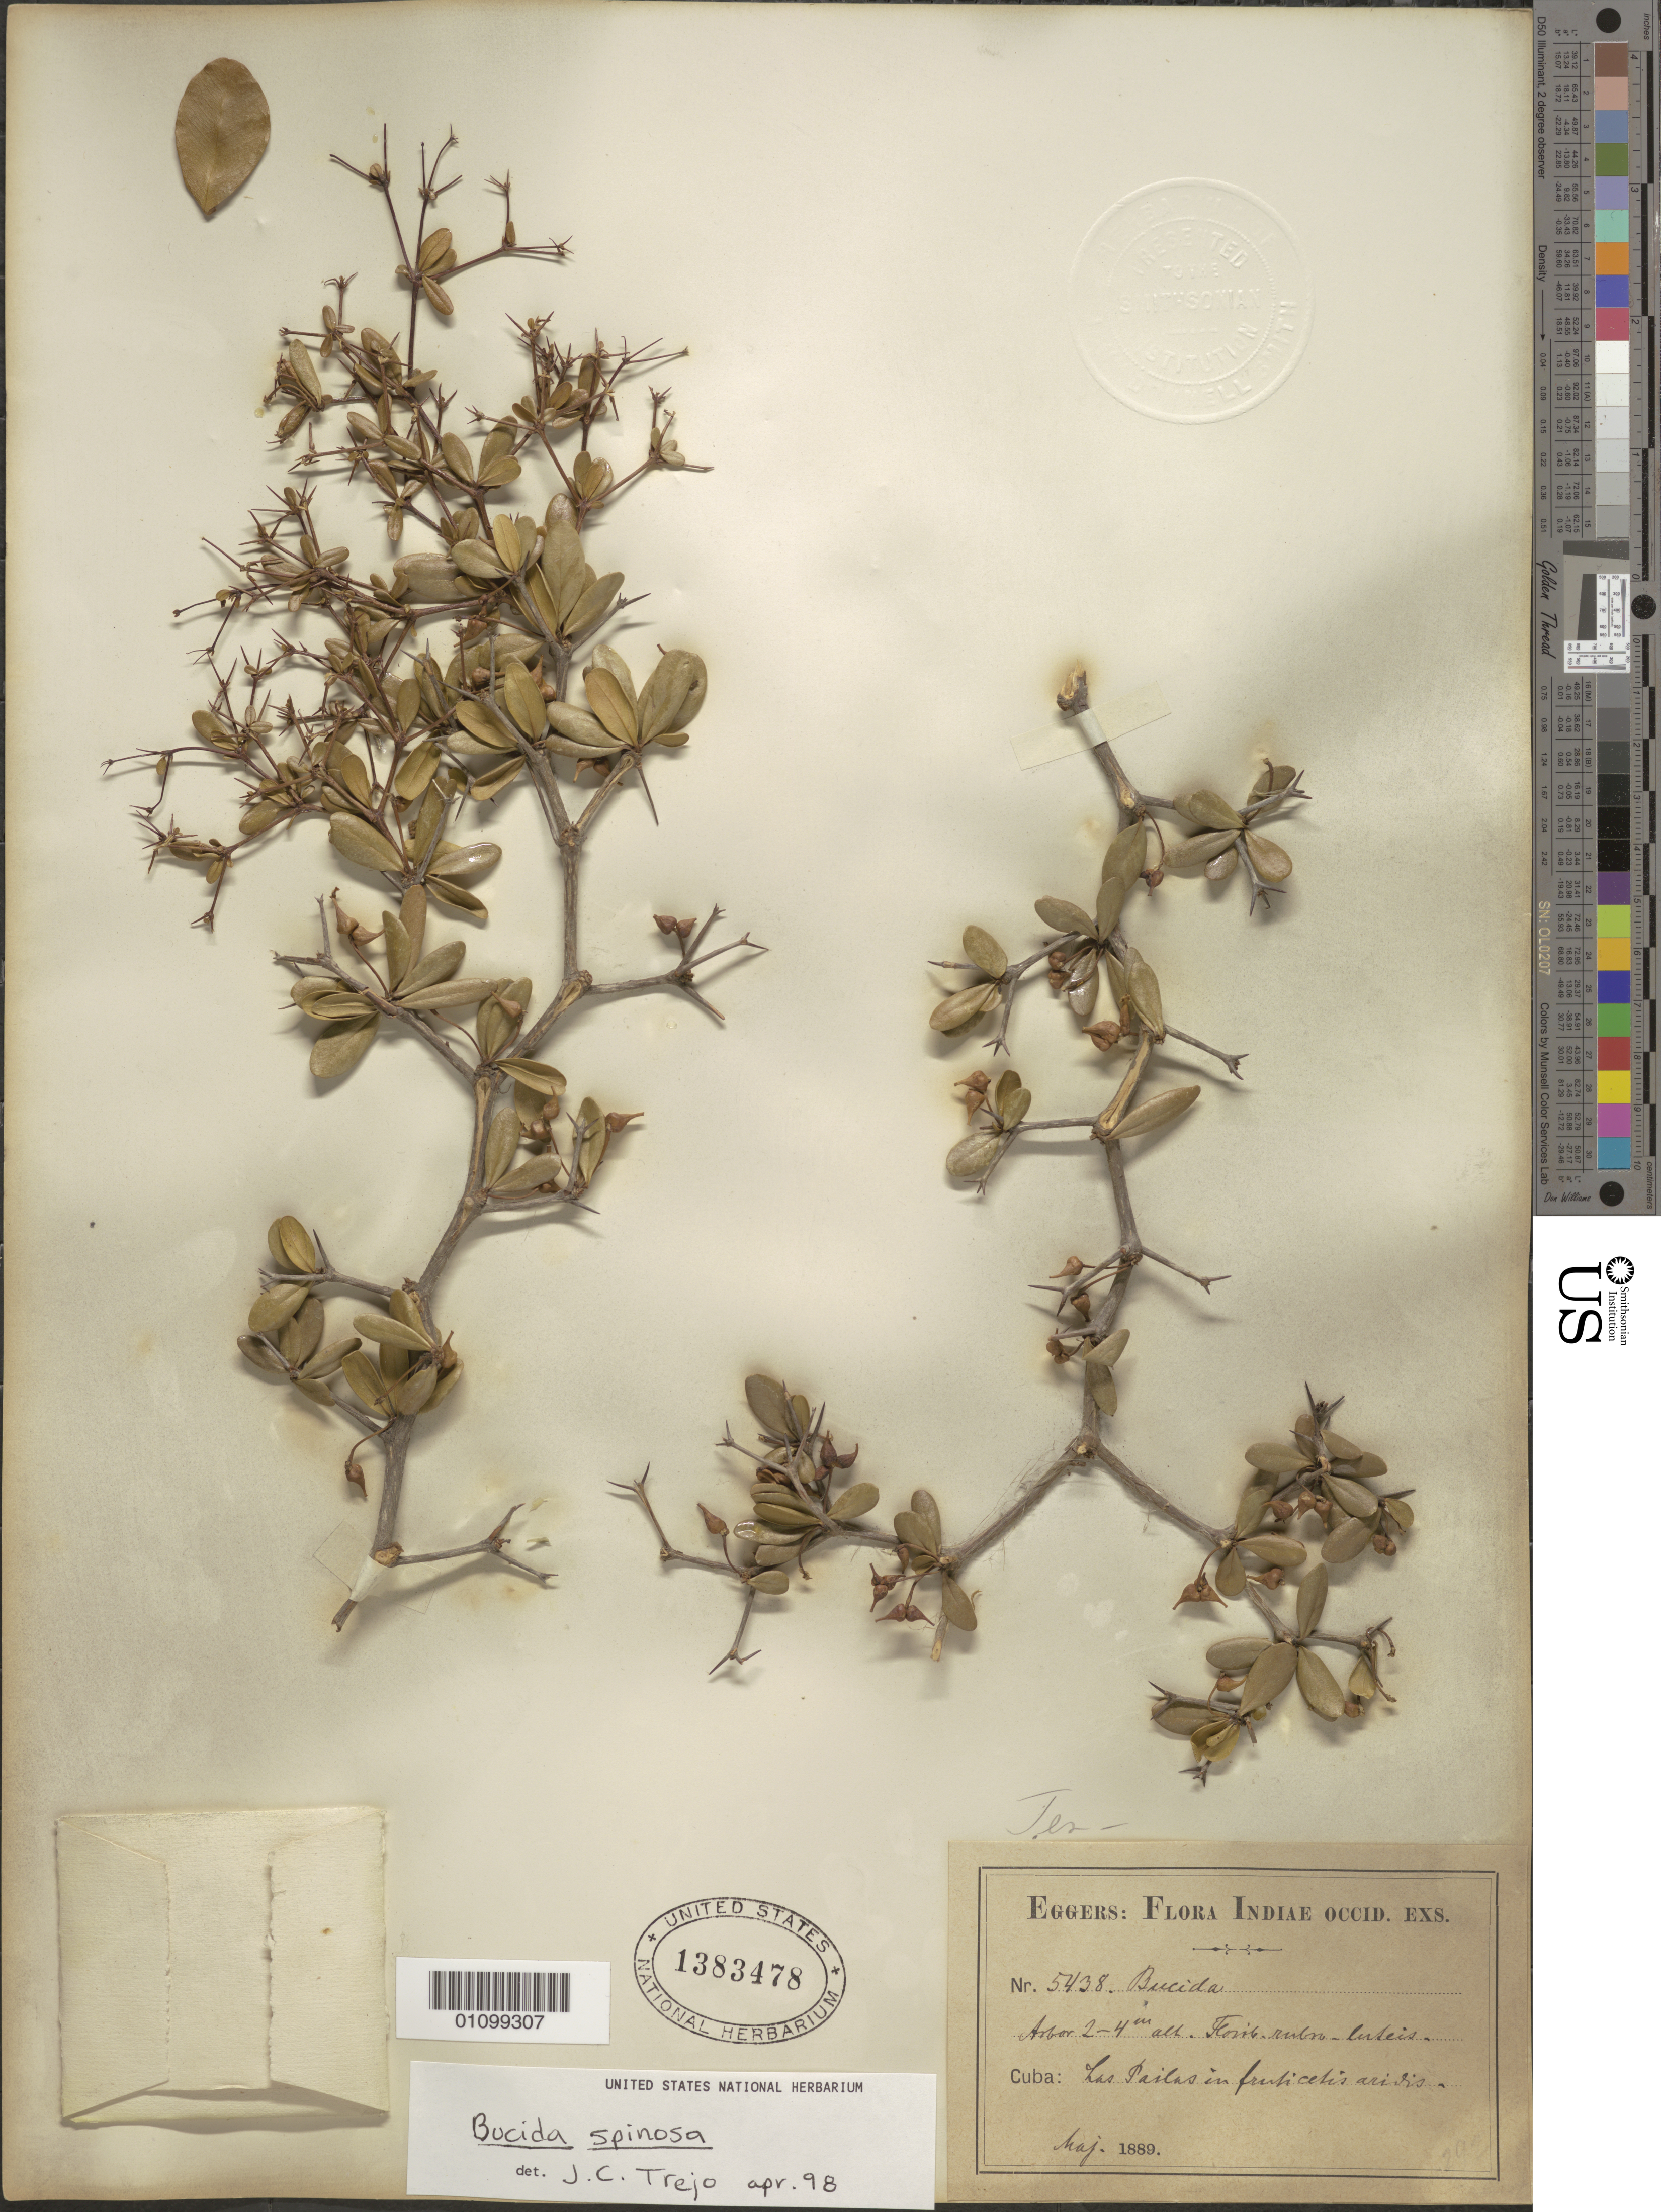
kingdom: Plantae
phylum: Tracheophyta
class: Magnoliopsida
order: Myrtales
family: Combretaceae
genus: Terminalia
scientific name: Terminalia molinetii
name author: M. Gómez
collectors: H. F. A. von Eggers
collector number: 5438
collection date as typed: May 1889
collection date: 1889-05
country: Cuba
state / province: Guantánamo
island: Cuba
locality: Arbor Las Pailas in fruti cetis aridis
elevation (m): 2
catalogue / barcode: US 1383478